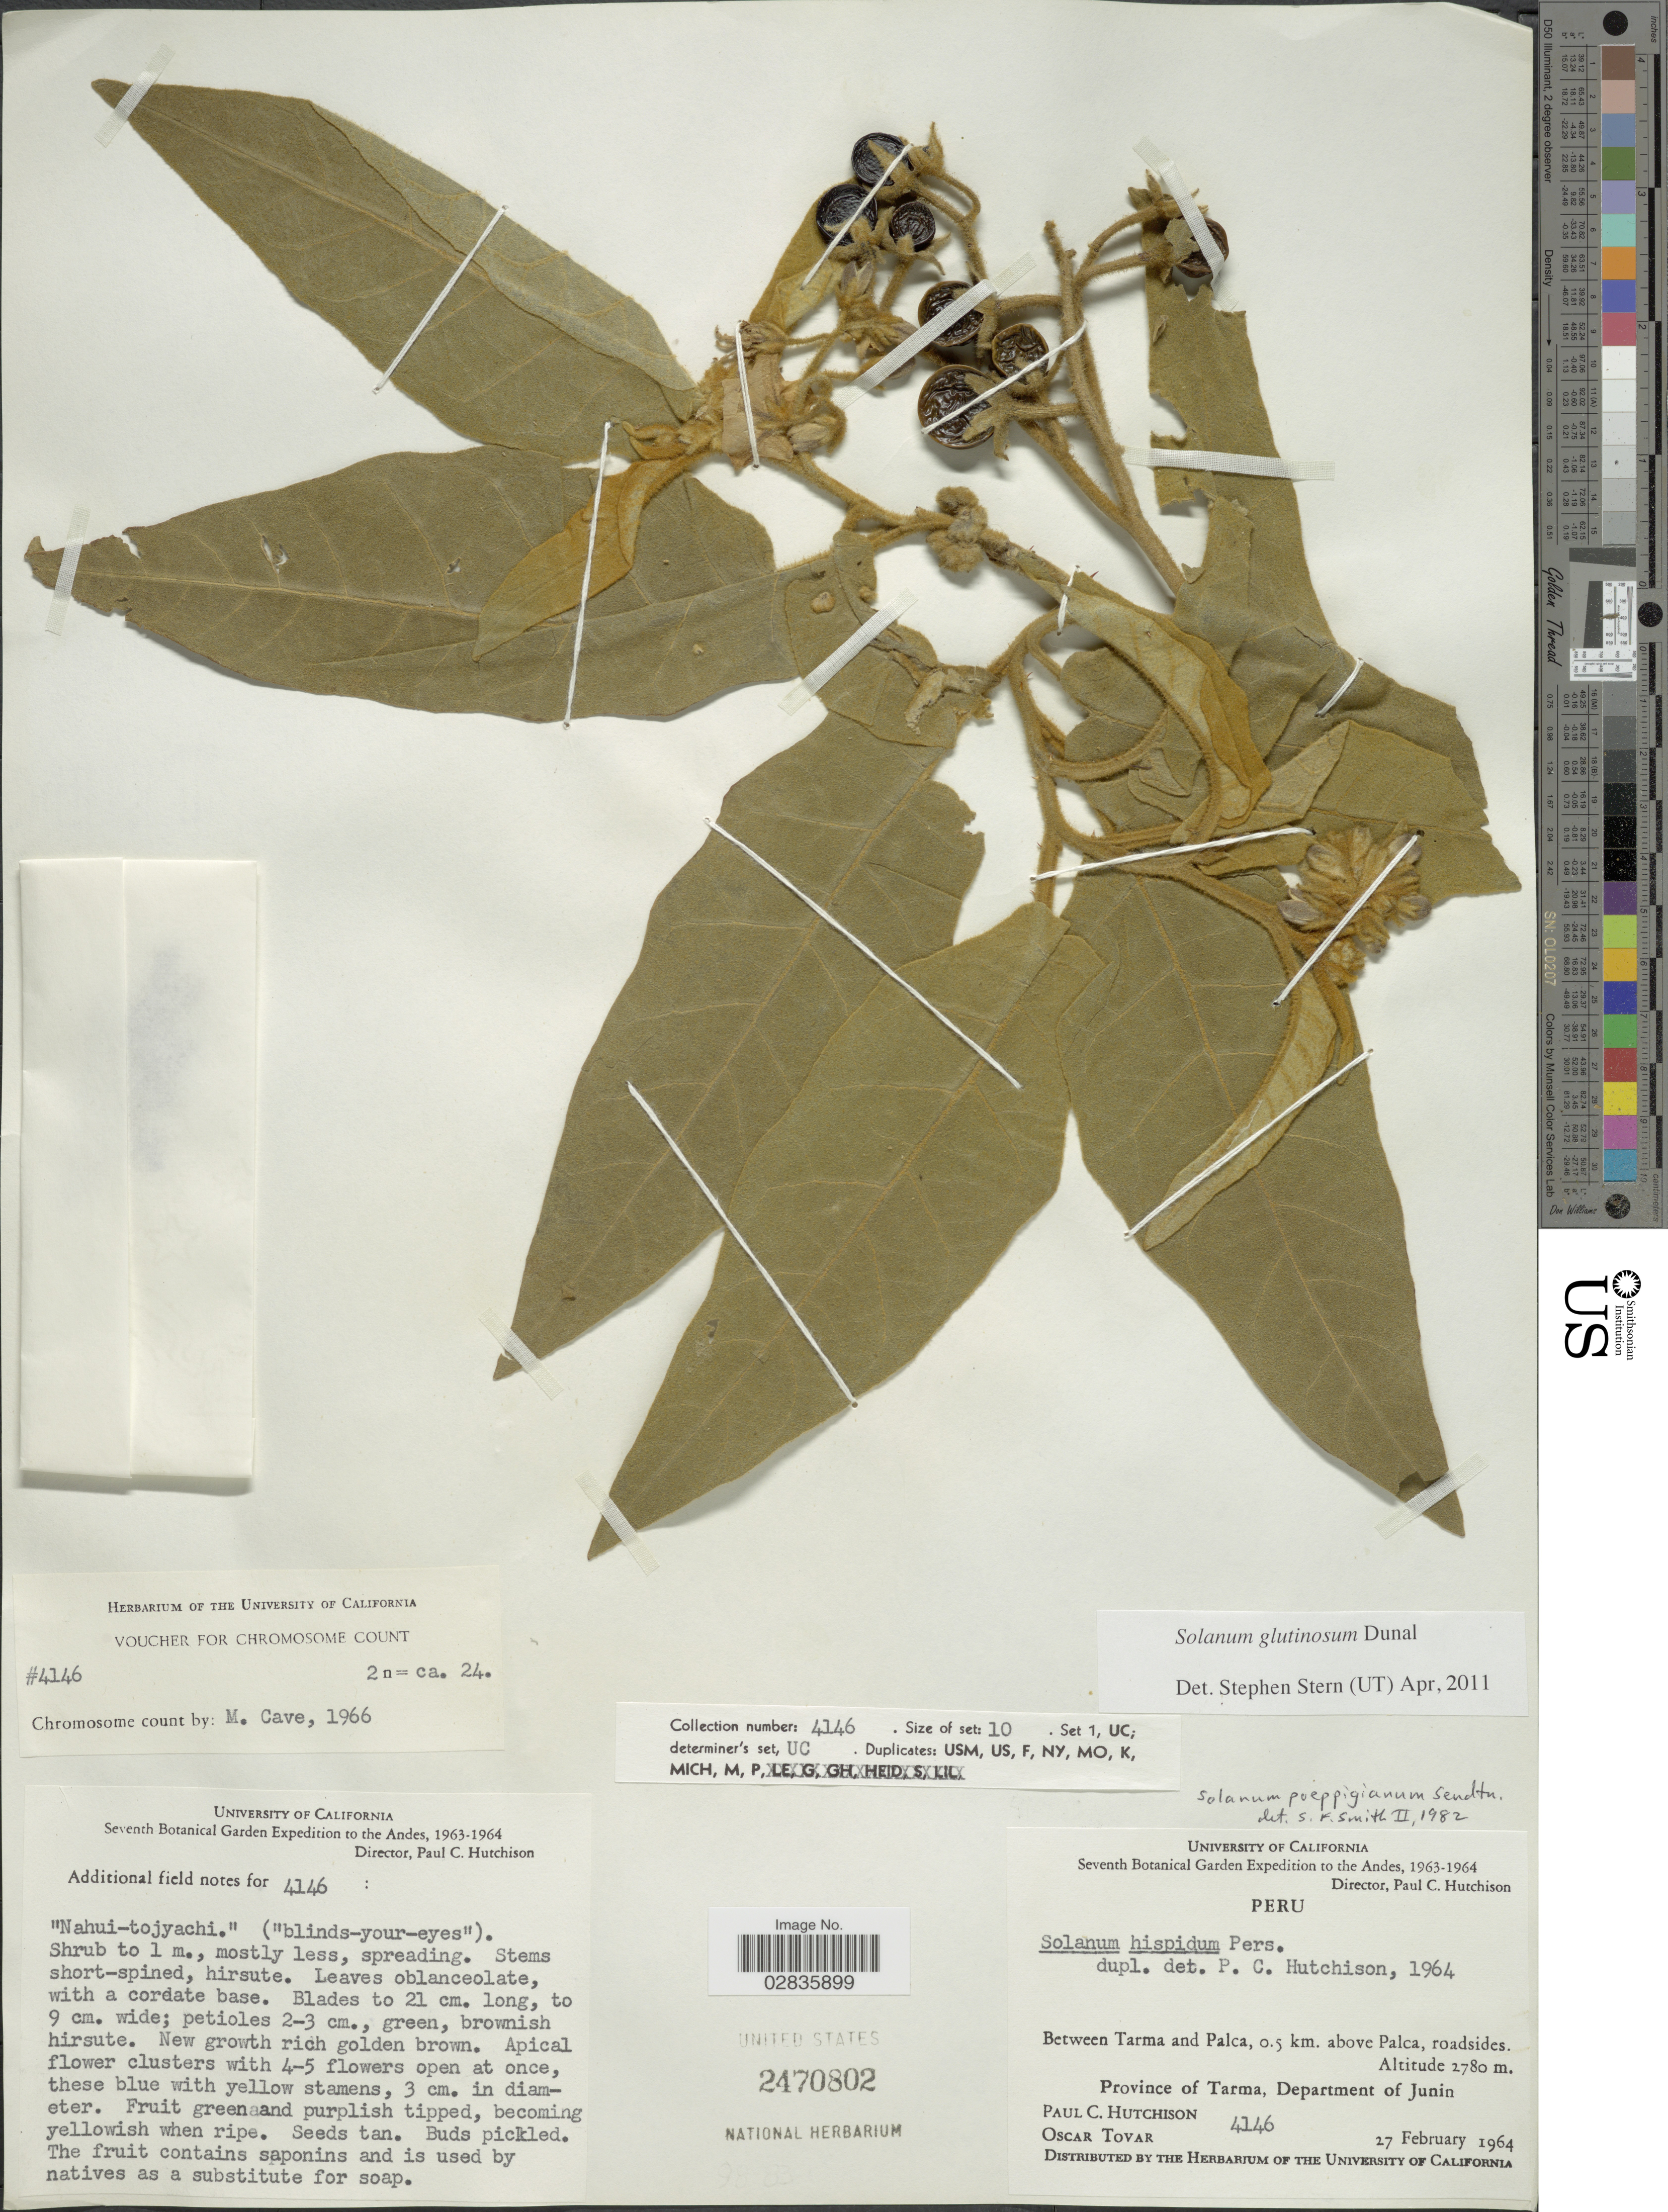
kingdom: Plantae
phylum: Tracheophyta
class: Magnoliopsida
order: Solanales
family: Solanaceae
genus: Solanum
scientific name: Solanum glutinosum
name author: Dunal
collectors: P. C. Hutchison & Ó. Tovar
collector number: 4146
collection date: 1964-02-27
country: Peru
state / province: Junín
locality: Between Tarma and Palca, 0.5 km. above Palca, roadsides. Province of Tarma, Department of Junin.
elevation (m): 2780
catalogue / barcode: US 2470802